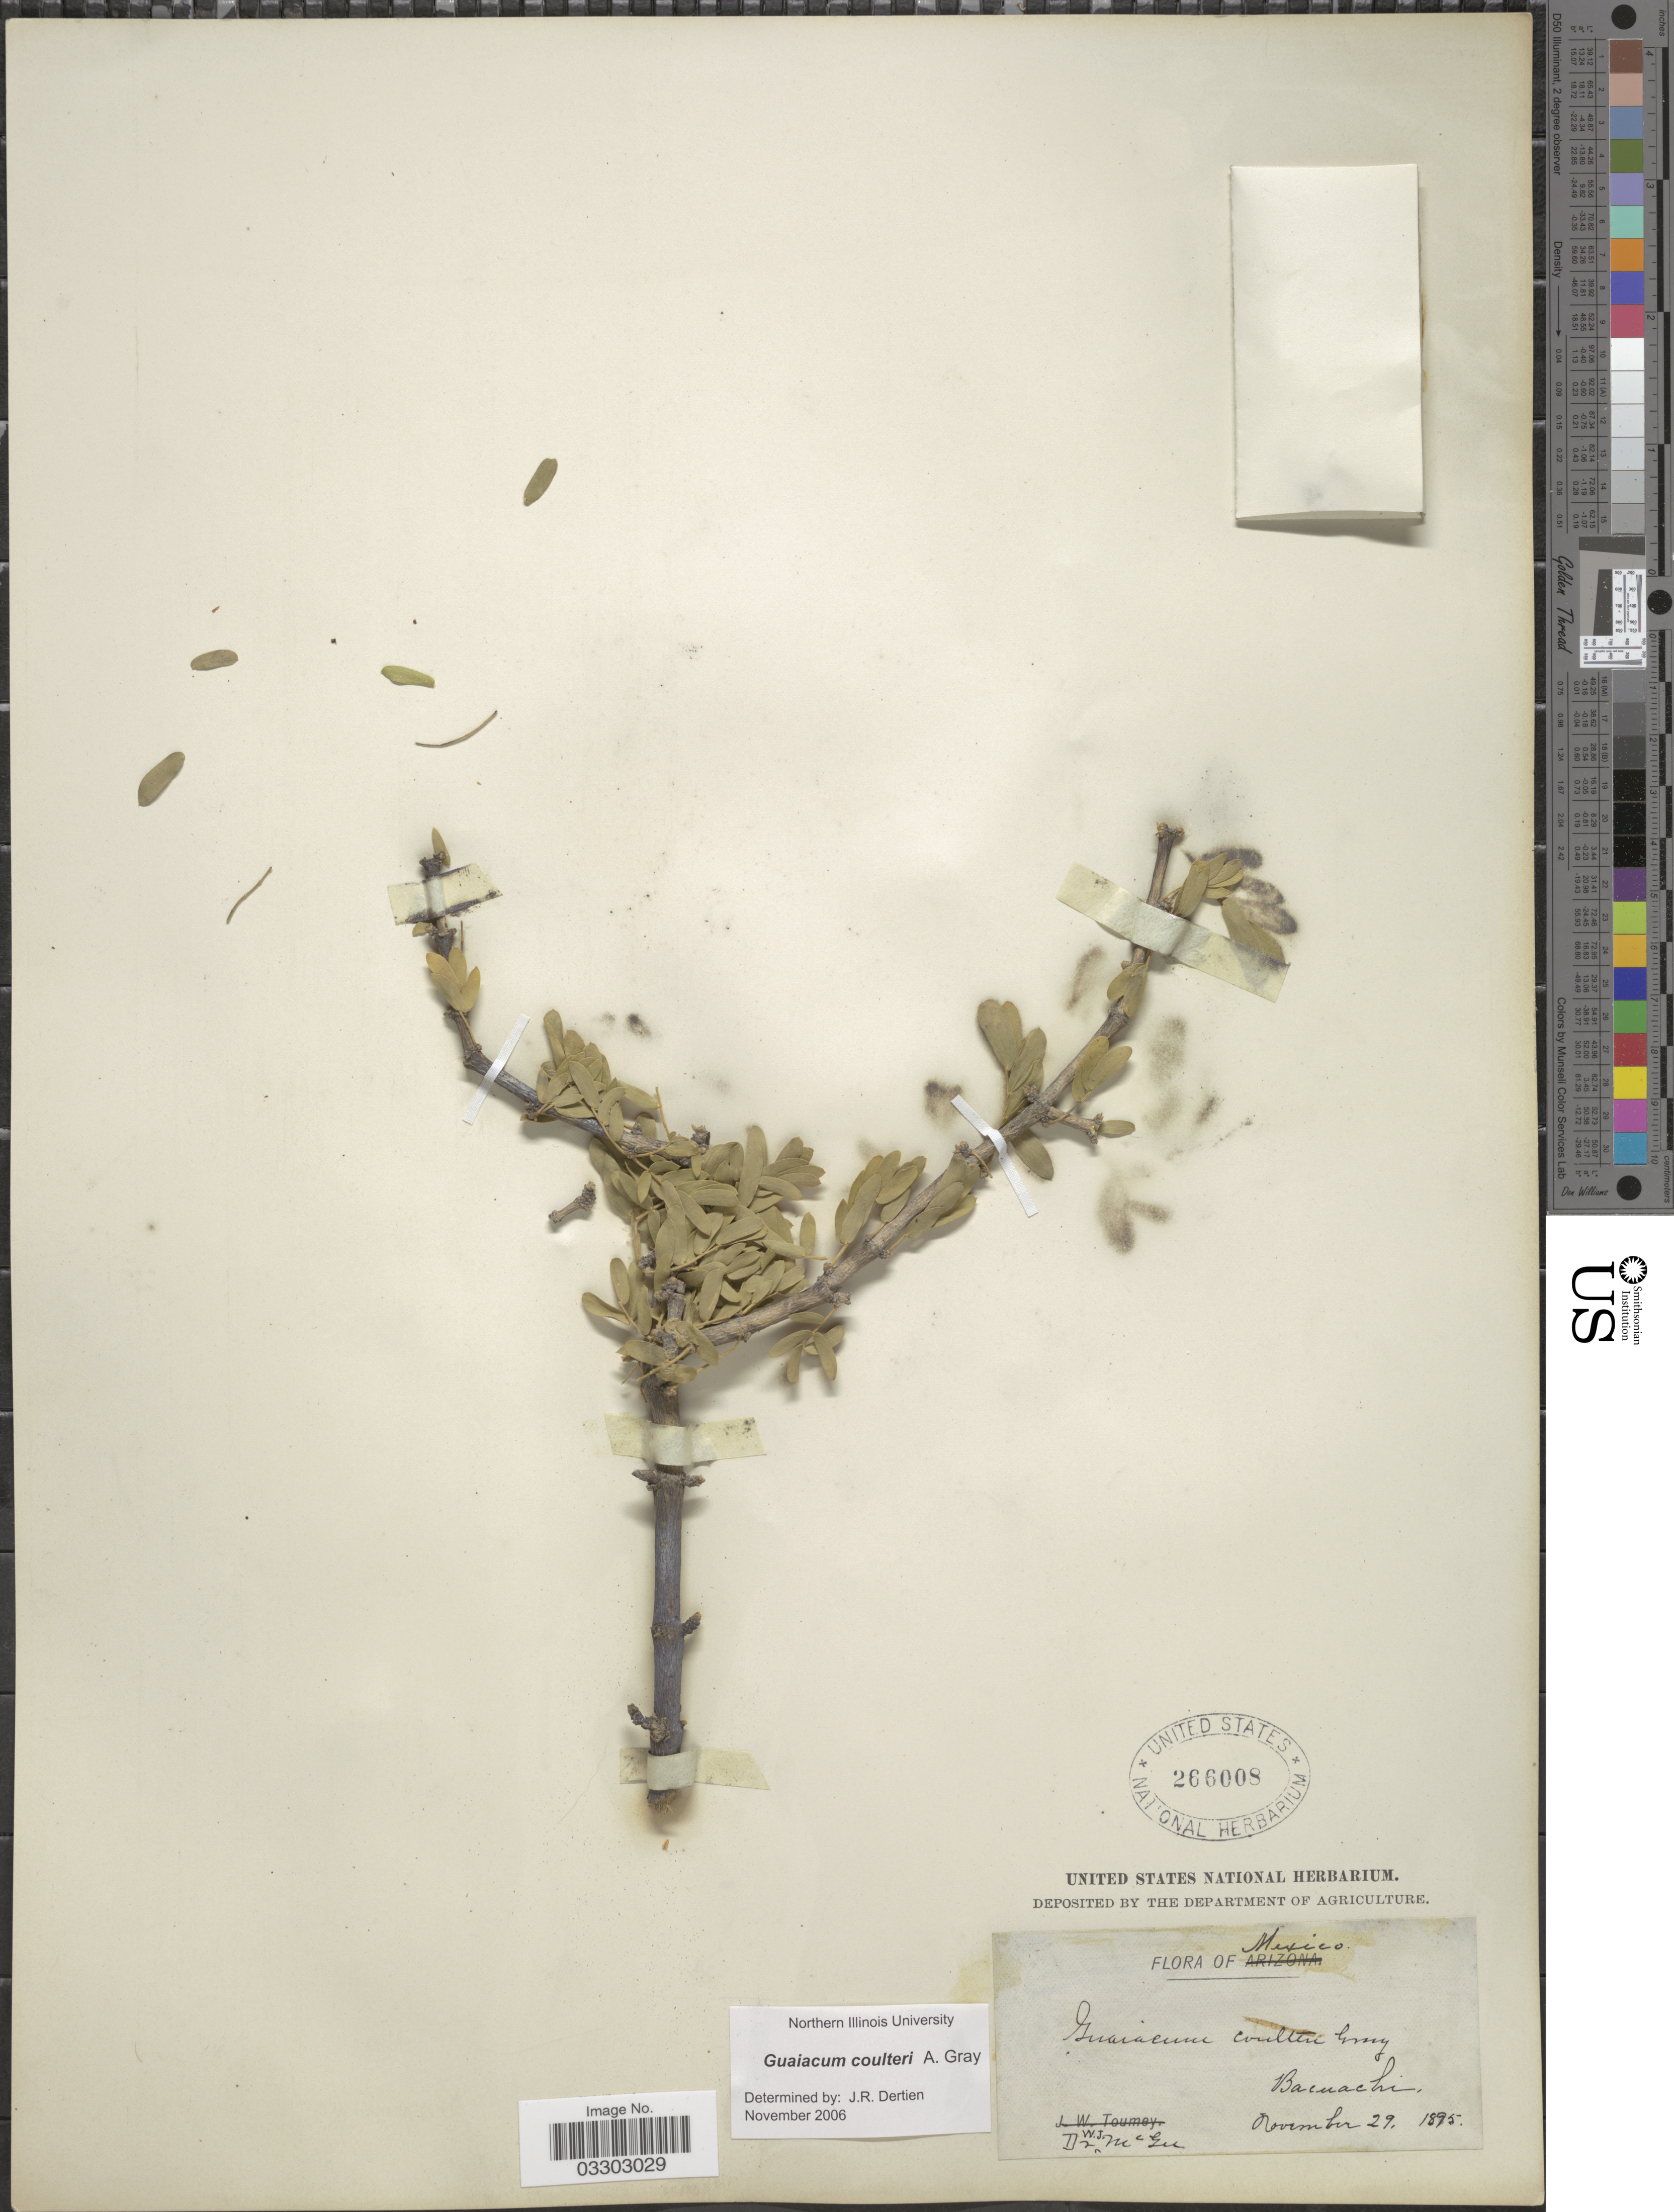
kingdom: Plantae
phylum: Tracheophyta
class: Magnoliopsida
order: Zygophyllales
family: Zygophyllaceae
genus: Guaiacum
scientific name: Guaiacum coulteri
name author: A. Gray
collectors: W. Mcgee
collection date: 1895-11-29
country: Mexico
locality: Bacuachi.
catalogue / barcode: US 266008